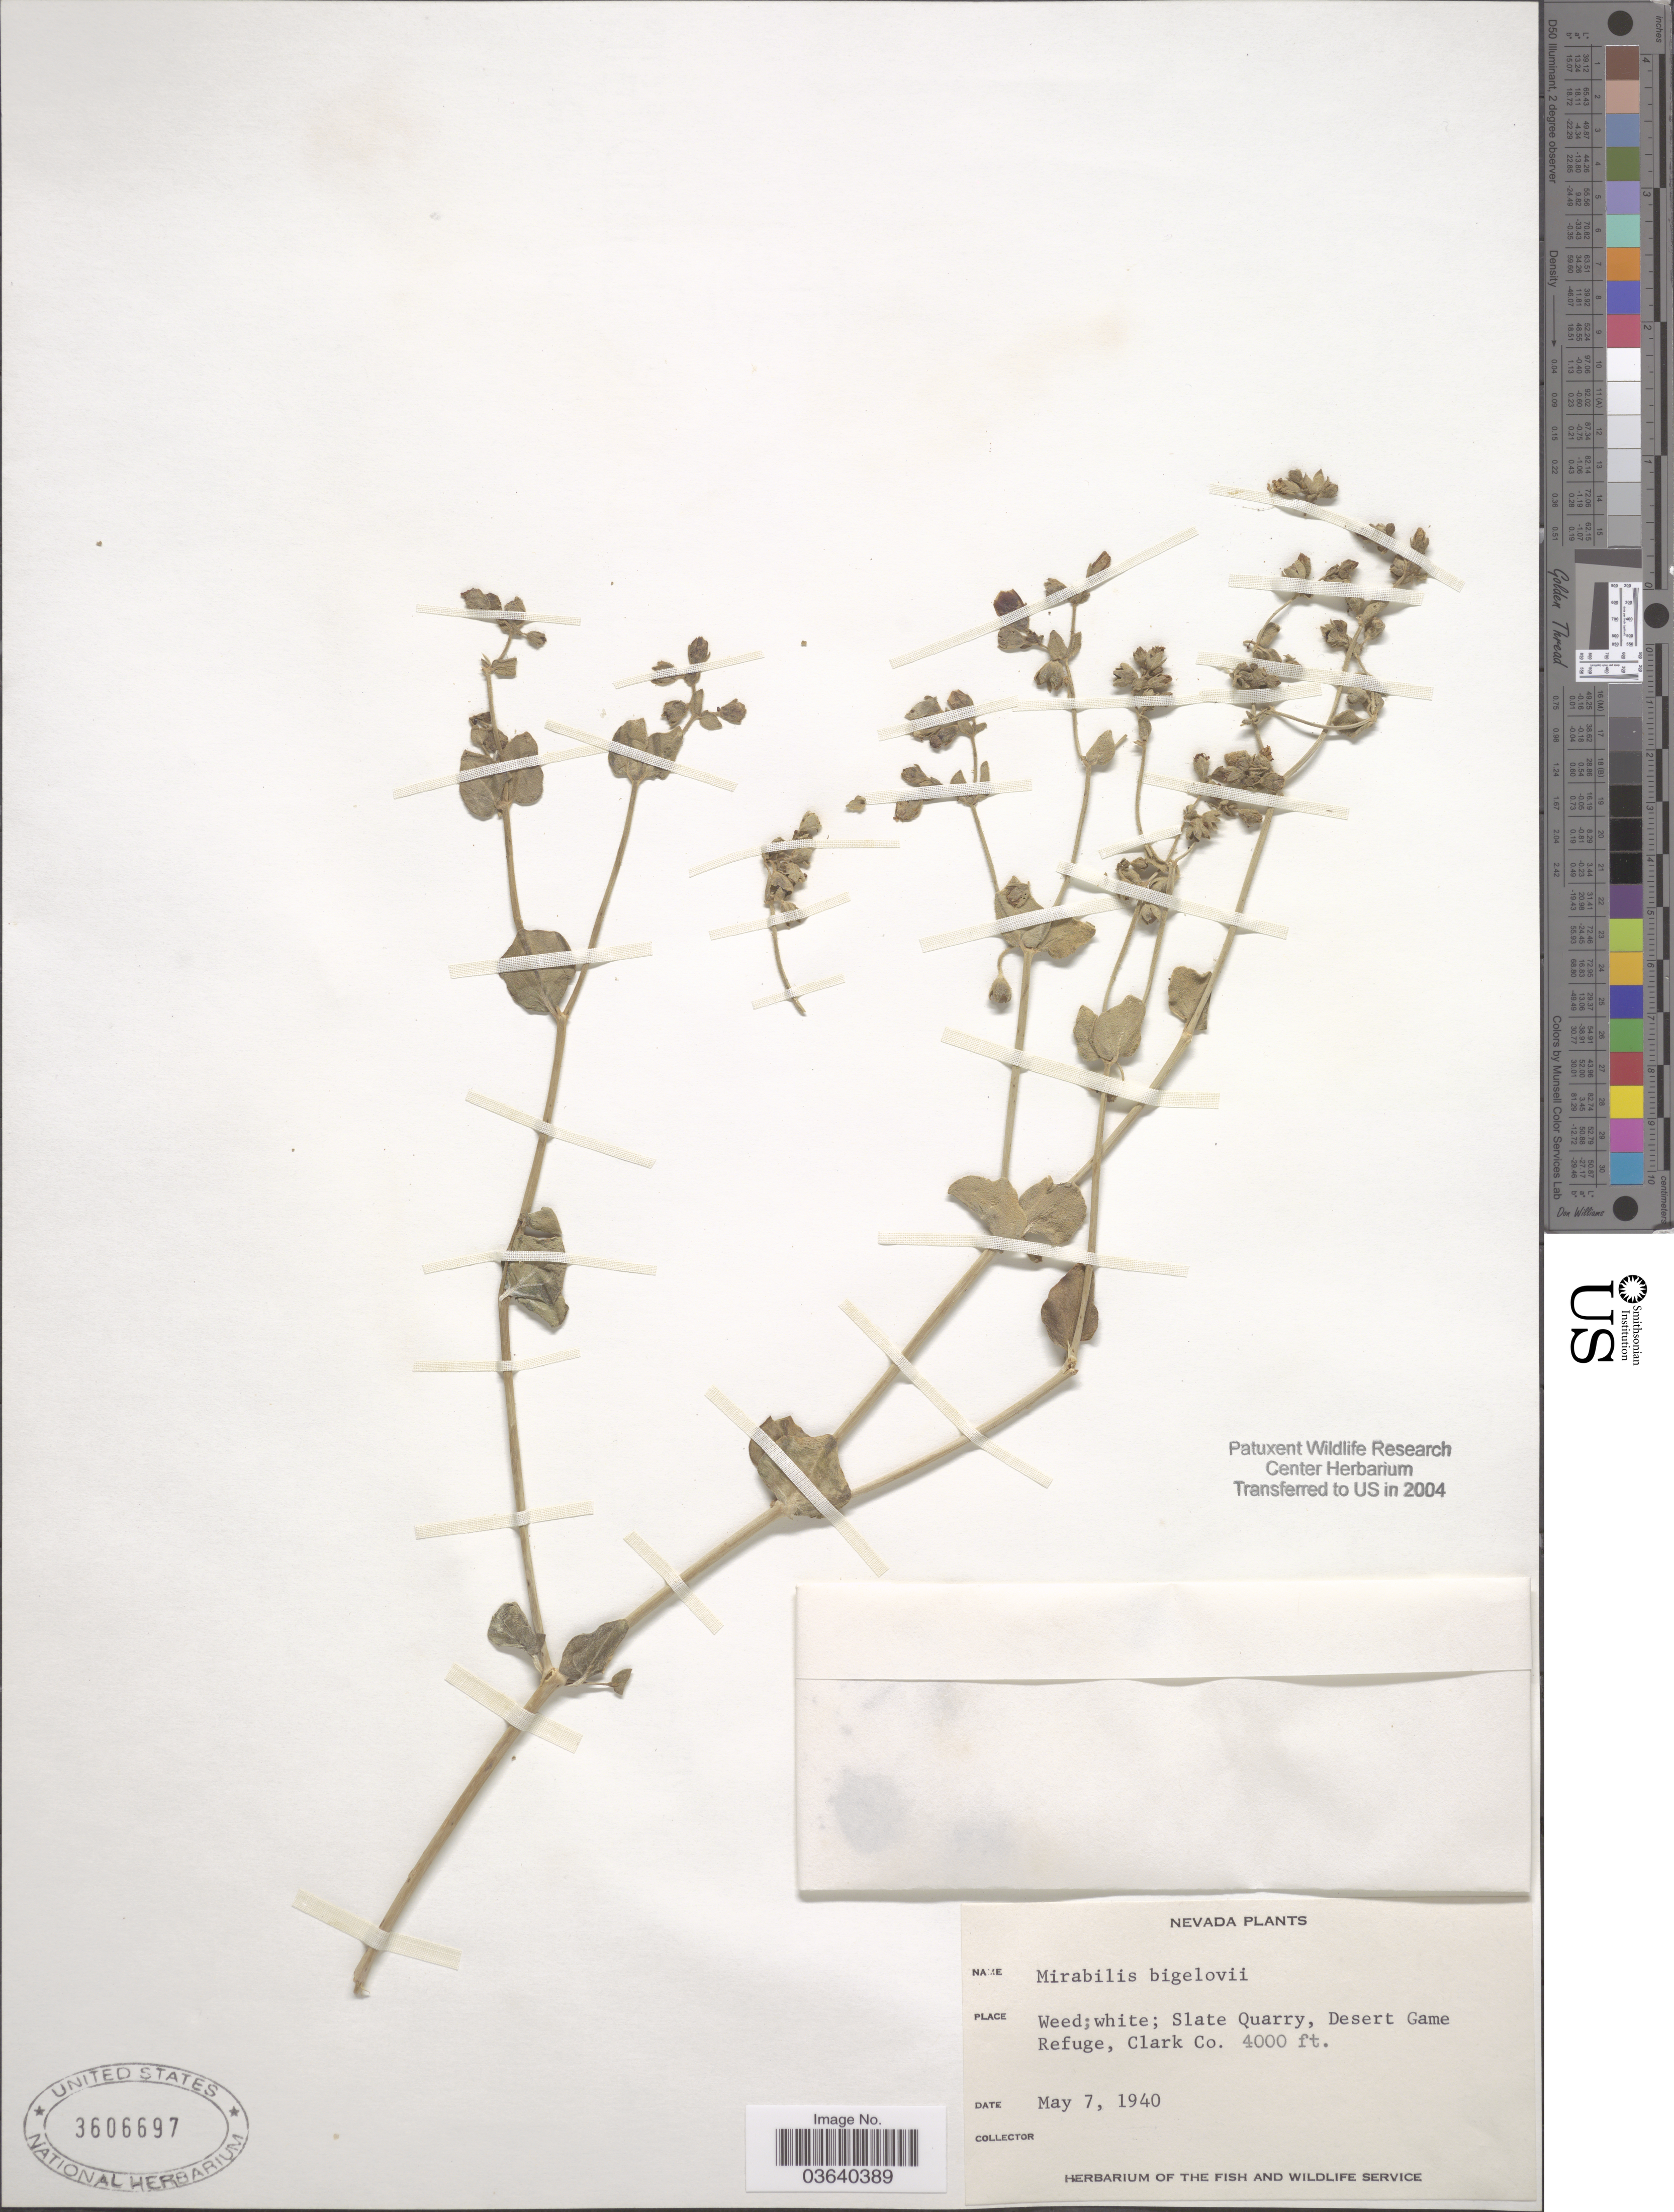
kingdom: Plantae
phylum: Tracheophyta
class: Magnoliopsida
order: Caryophyllales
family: Nyctaginaceae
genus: Mirabilis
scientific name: Mirabilis bigelovii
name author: A. Gray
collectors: Ex herb. Fish and Wildlife Service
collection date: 1940-05-07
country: United States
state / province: Nevada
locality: Slate Quarry, Desert Game Refuge, Clark Co.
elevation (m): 1219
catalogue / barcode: US 3606697